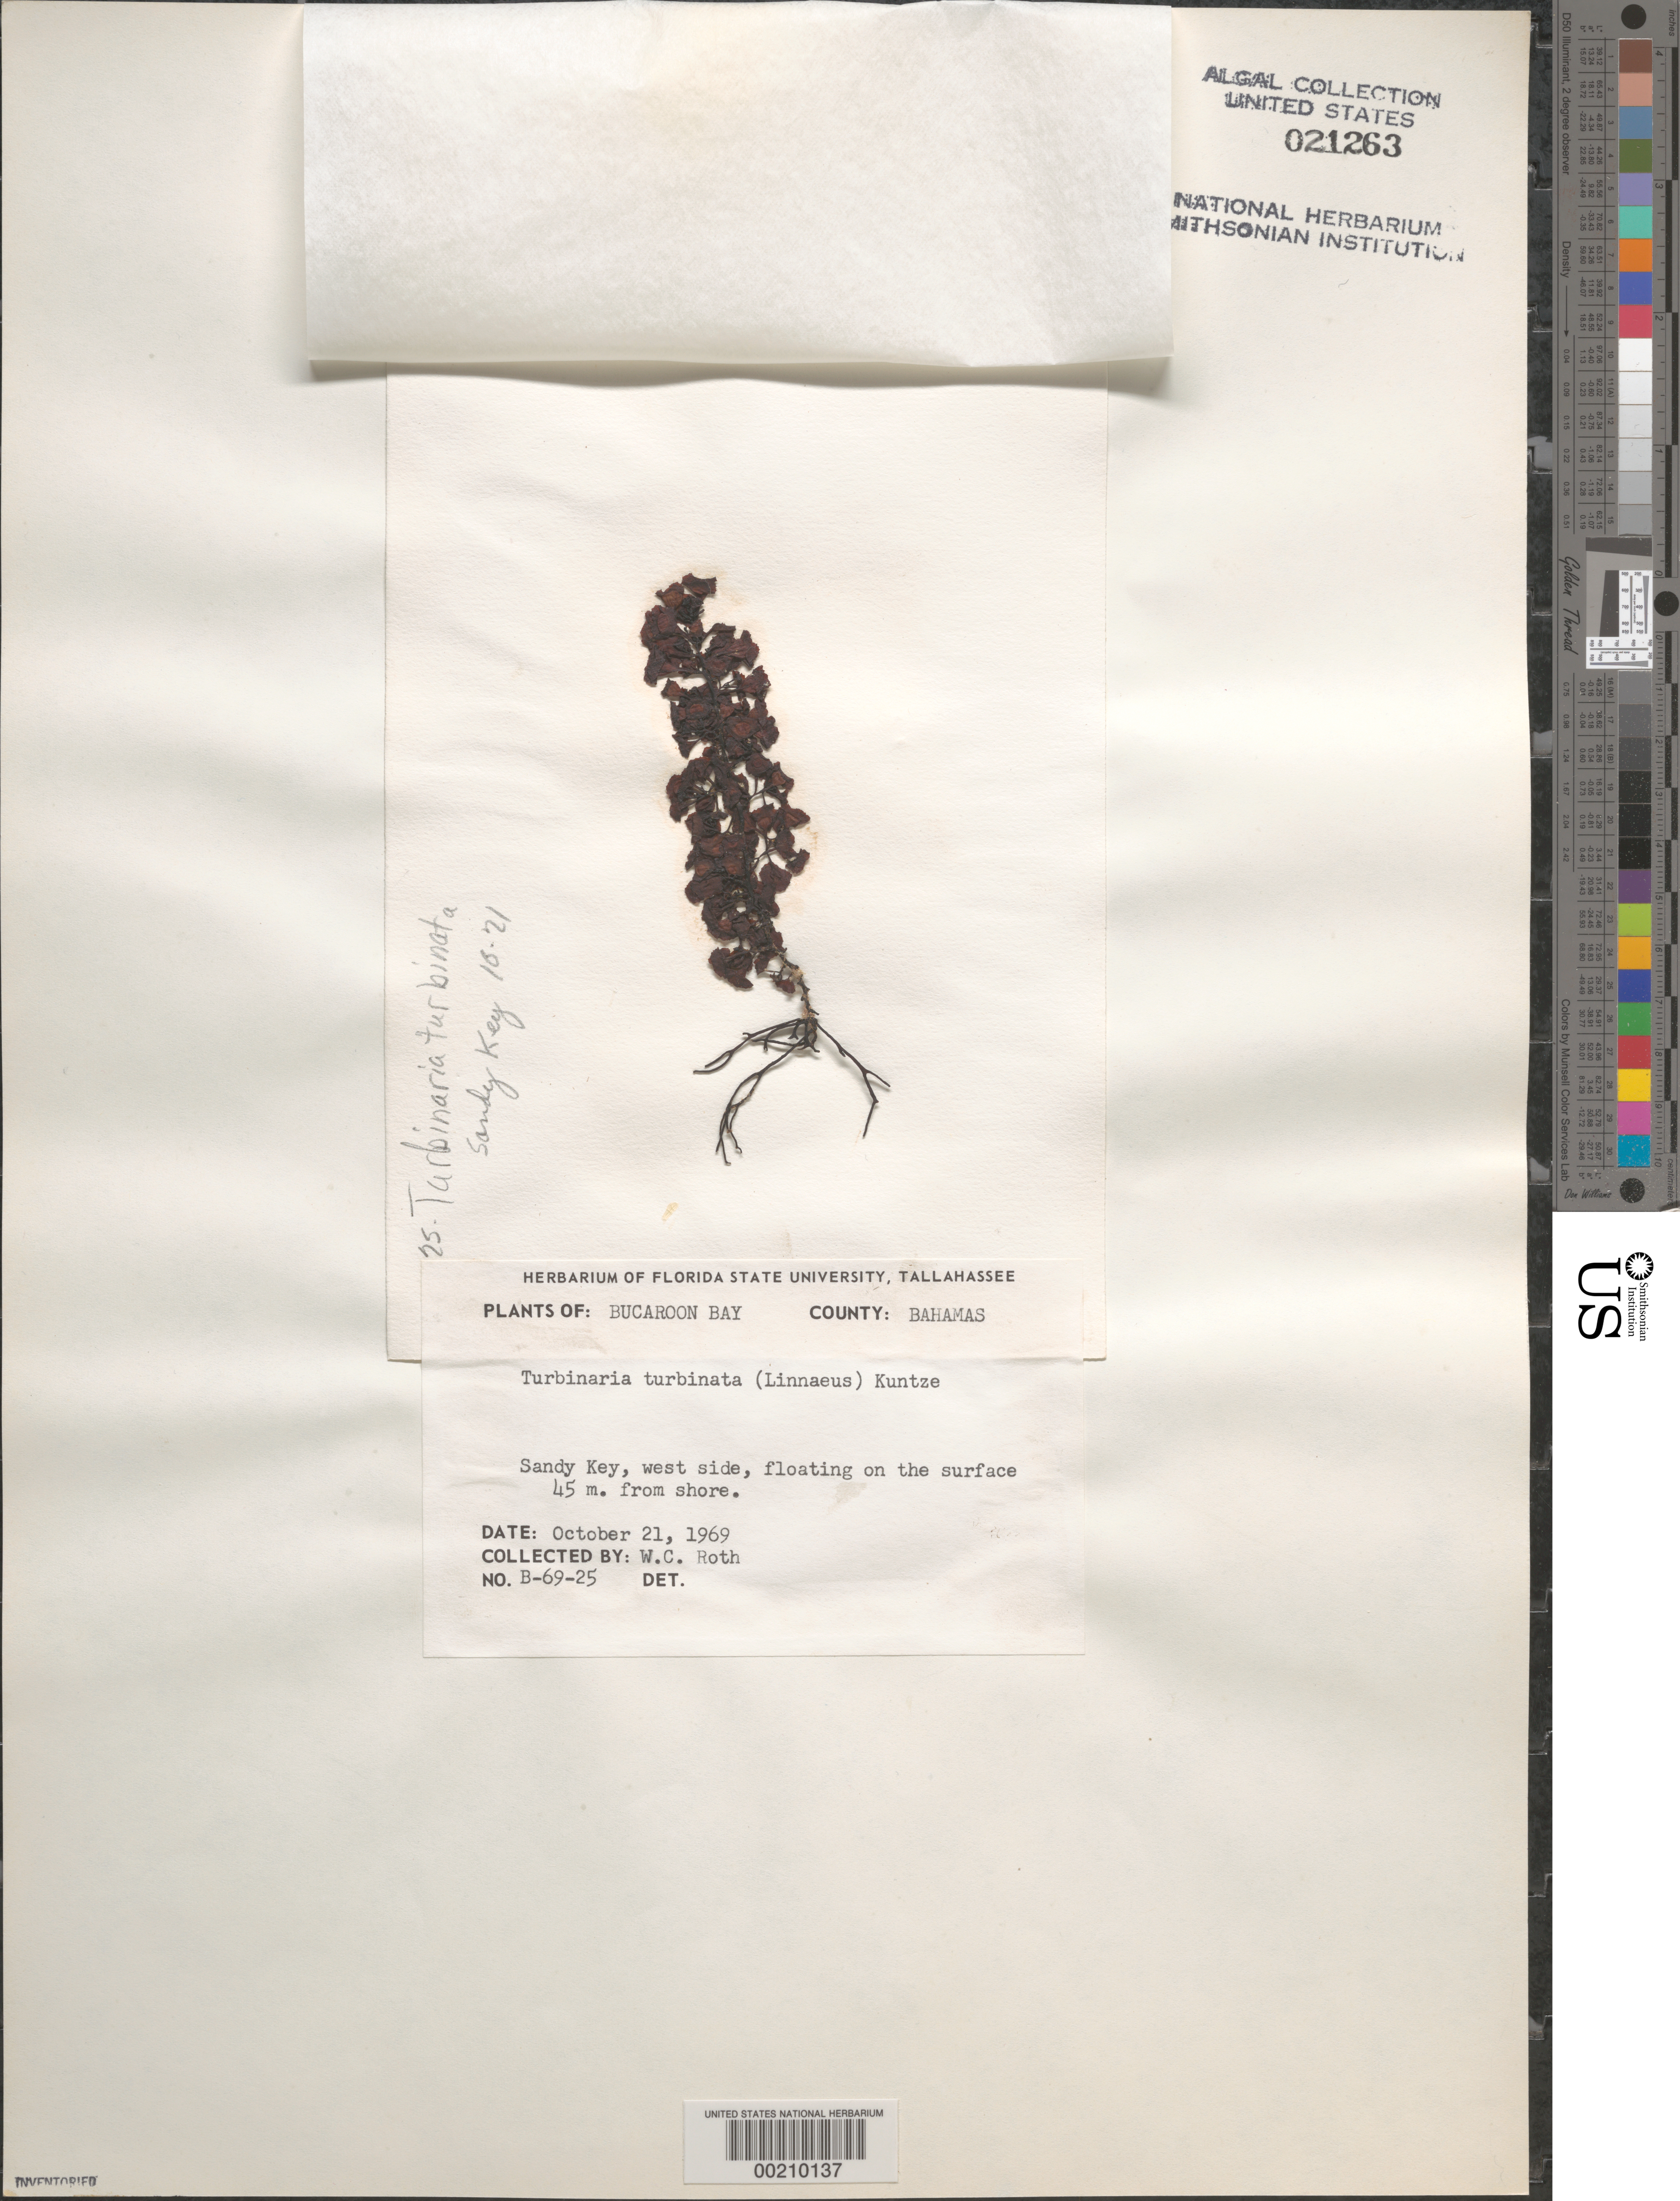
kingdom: Chromista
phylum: Ochrophyta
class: Phaeophyceae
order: Fucales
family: Sargassaceae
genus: Turbinaria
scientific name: Turbinaria turbinata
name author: (L.) Kuntze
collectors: W. C. Roth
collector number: B-69-25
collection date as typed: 21 Oct 1969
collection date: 1969-10-21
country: Bahamas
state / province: Abaco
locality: Sandy cay, buckaroon bay, great abaco island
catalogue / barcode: US 21263